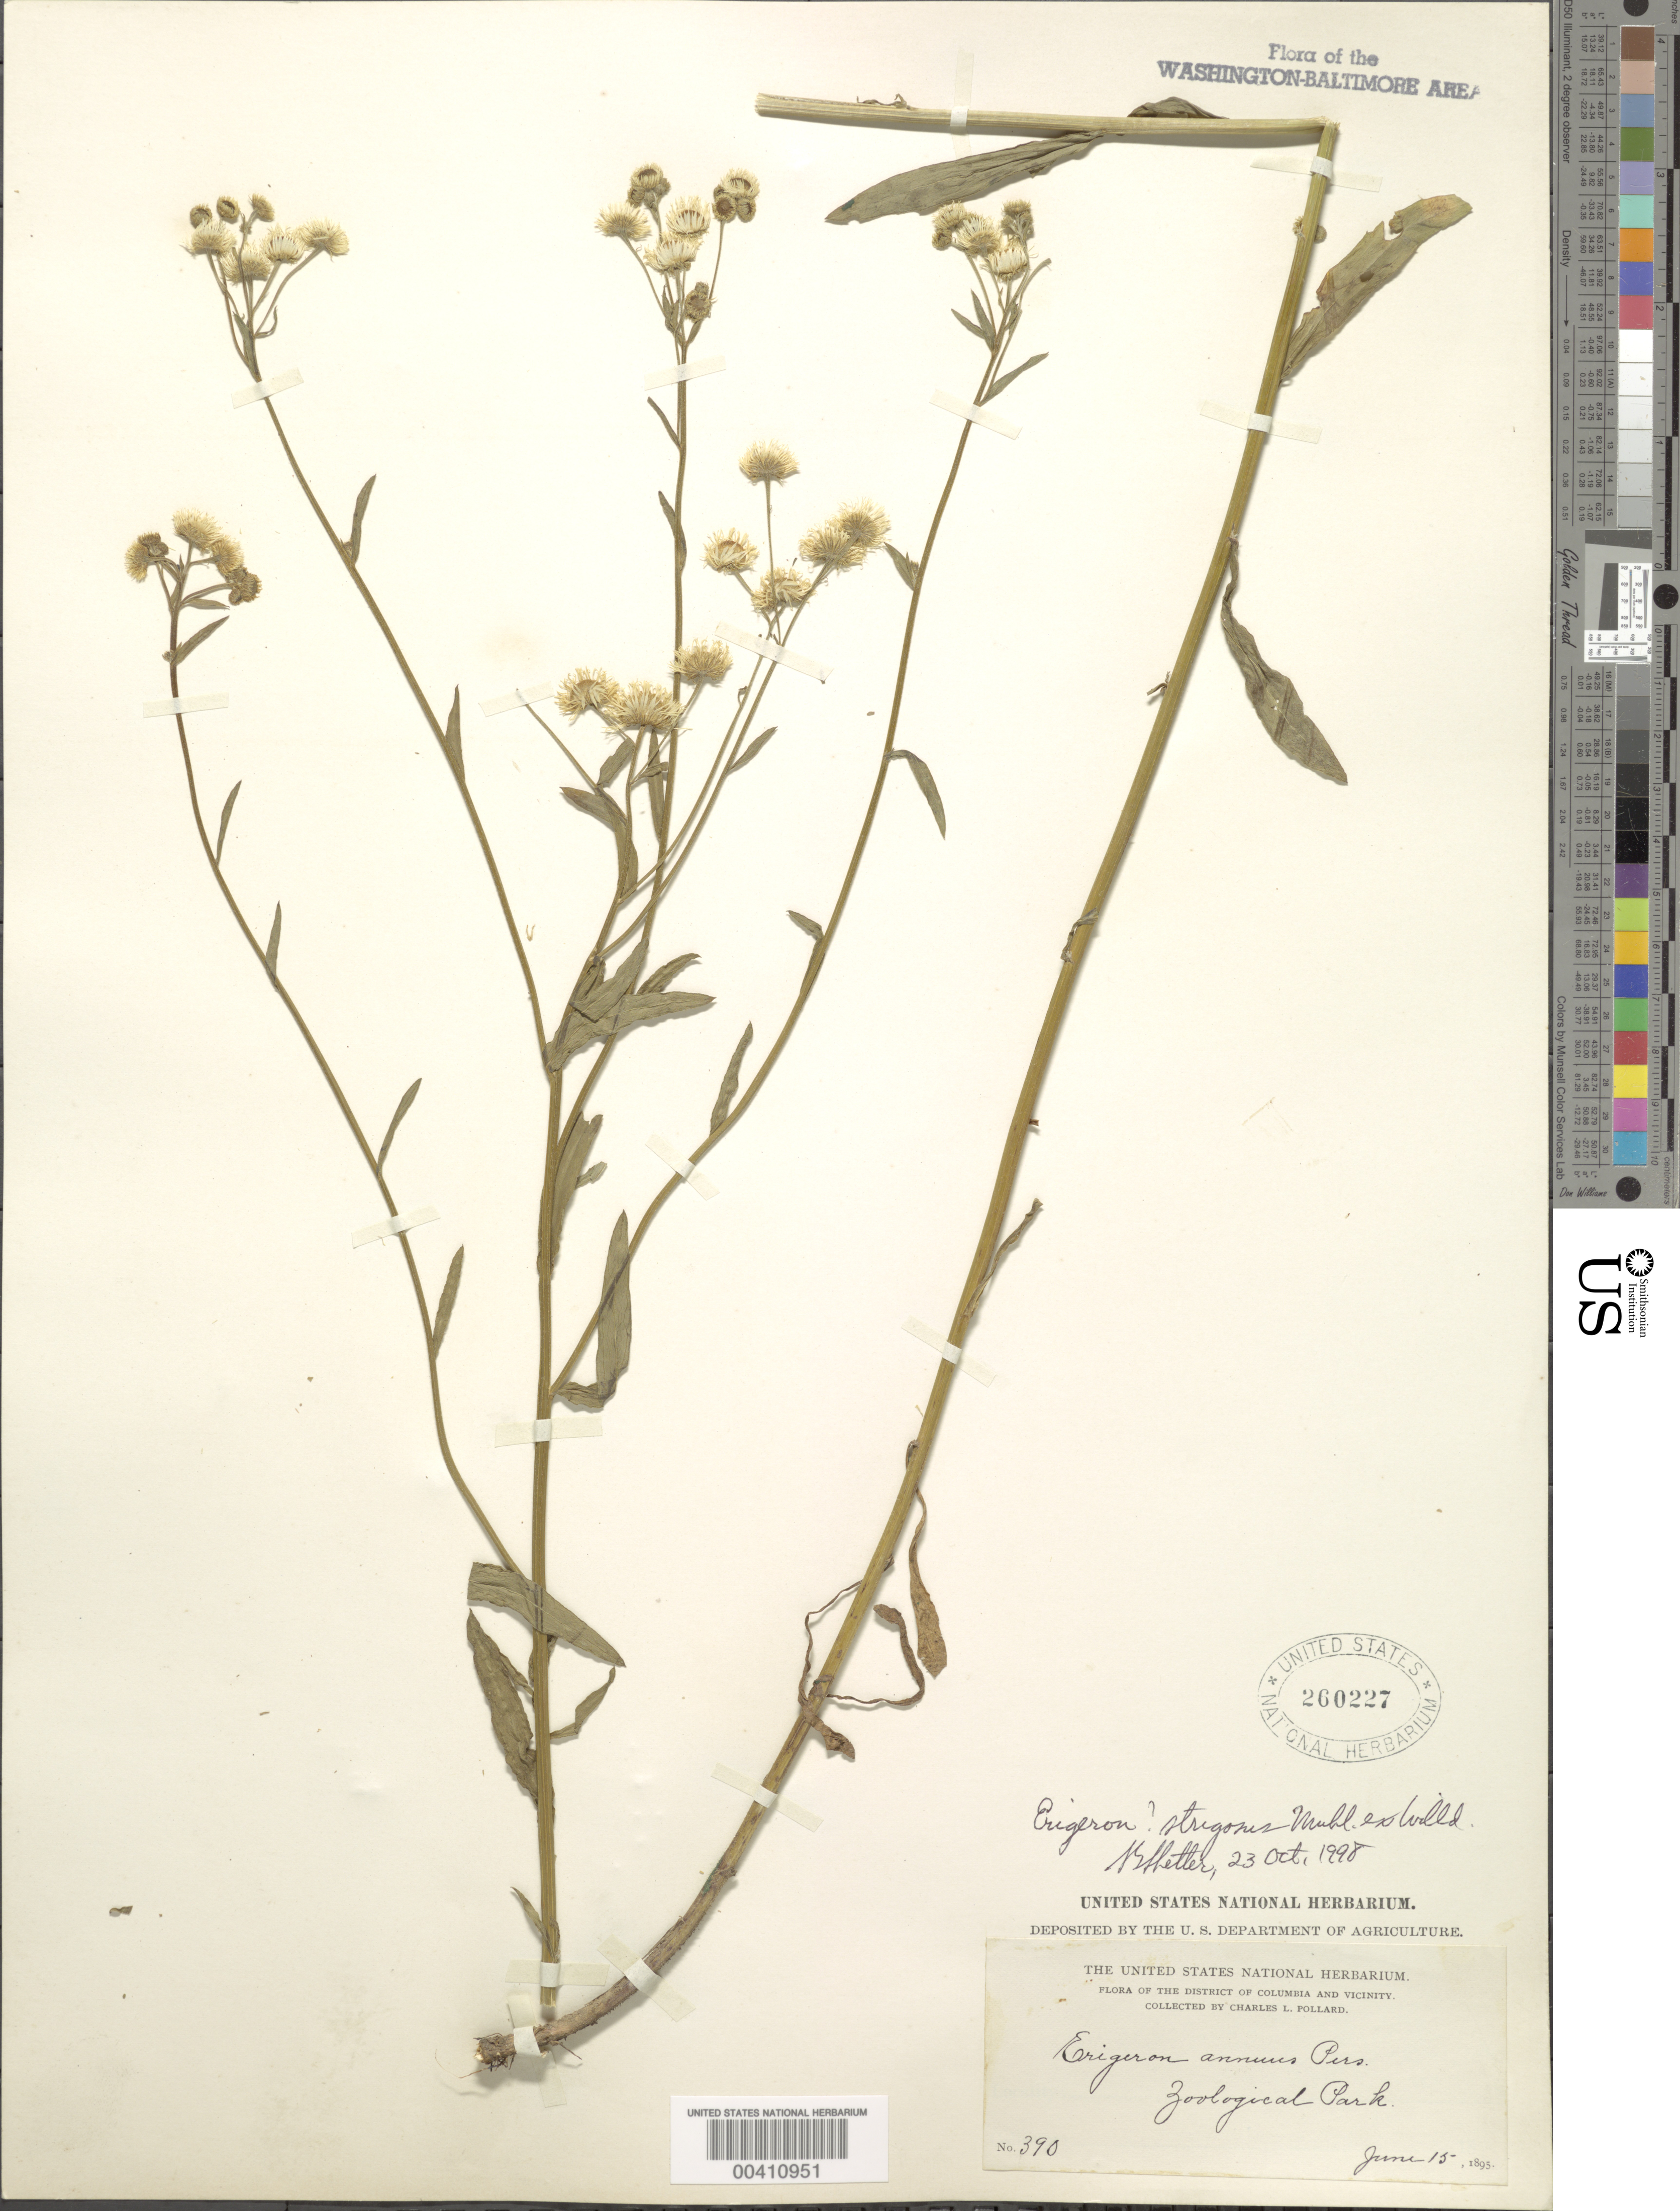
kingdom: Plantae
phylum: Tracheophyta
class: Magnoliopsida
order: Asterales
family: Asteraceae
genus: Erigeron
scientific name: Erigeron strigosus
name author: Muhl. ex Willd.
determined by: Shetler, Stanwyn G., (US), NMNH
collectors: C. L. Pollard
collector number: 390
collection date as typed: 15 Jun 1895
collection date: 1895-06-15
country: United States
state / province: District of Columbia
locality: Zoological Park Rock Creek Park & vicinity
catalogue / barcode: US 260227